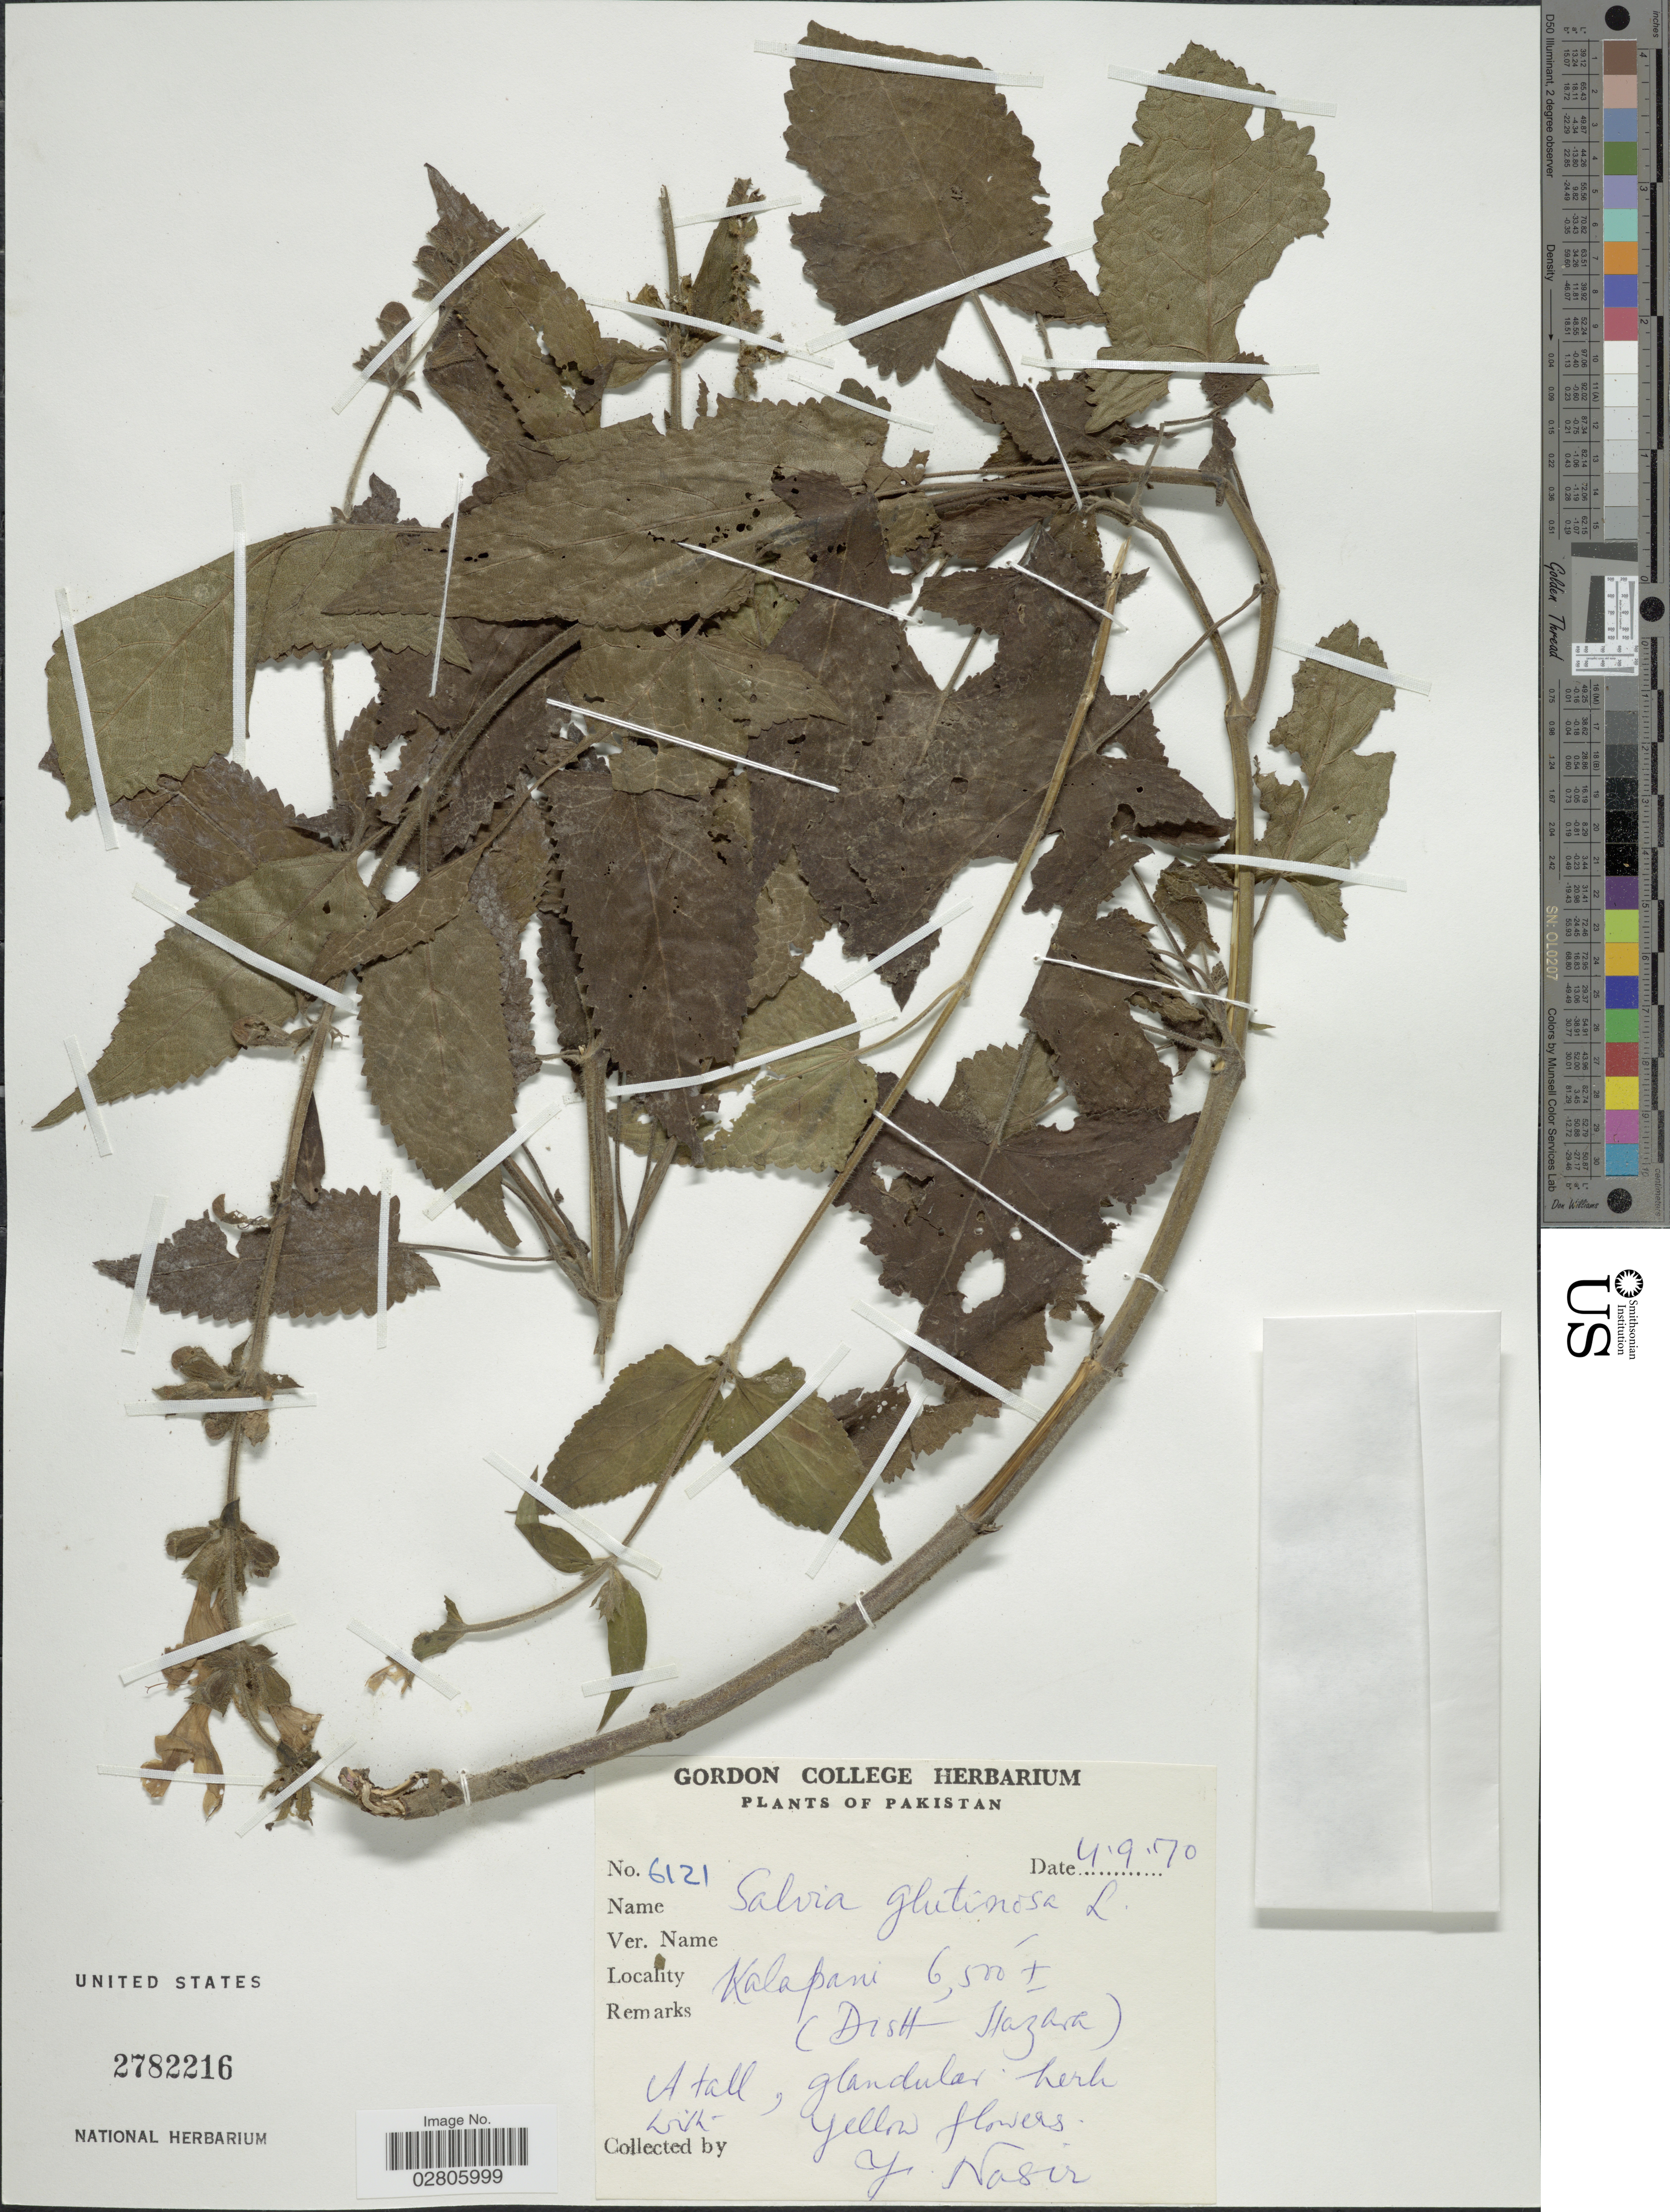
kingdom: Plantae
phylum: Tracheophyta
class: Magnoliopsida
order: Lamiales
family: Lamiaceae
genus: Salvia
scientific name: Salvia glutinosa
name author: L.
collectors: Y. Nasir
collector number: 6121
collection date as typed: Transcribed d/m/y: 4/9/70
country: Pakistan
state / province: Khyber Pakhtunkhwa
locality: Kalapani (Distt Hazara)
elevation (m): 1981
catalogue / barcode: US 2782216